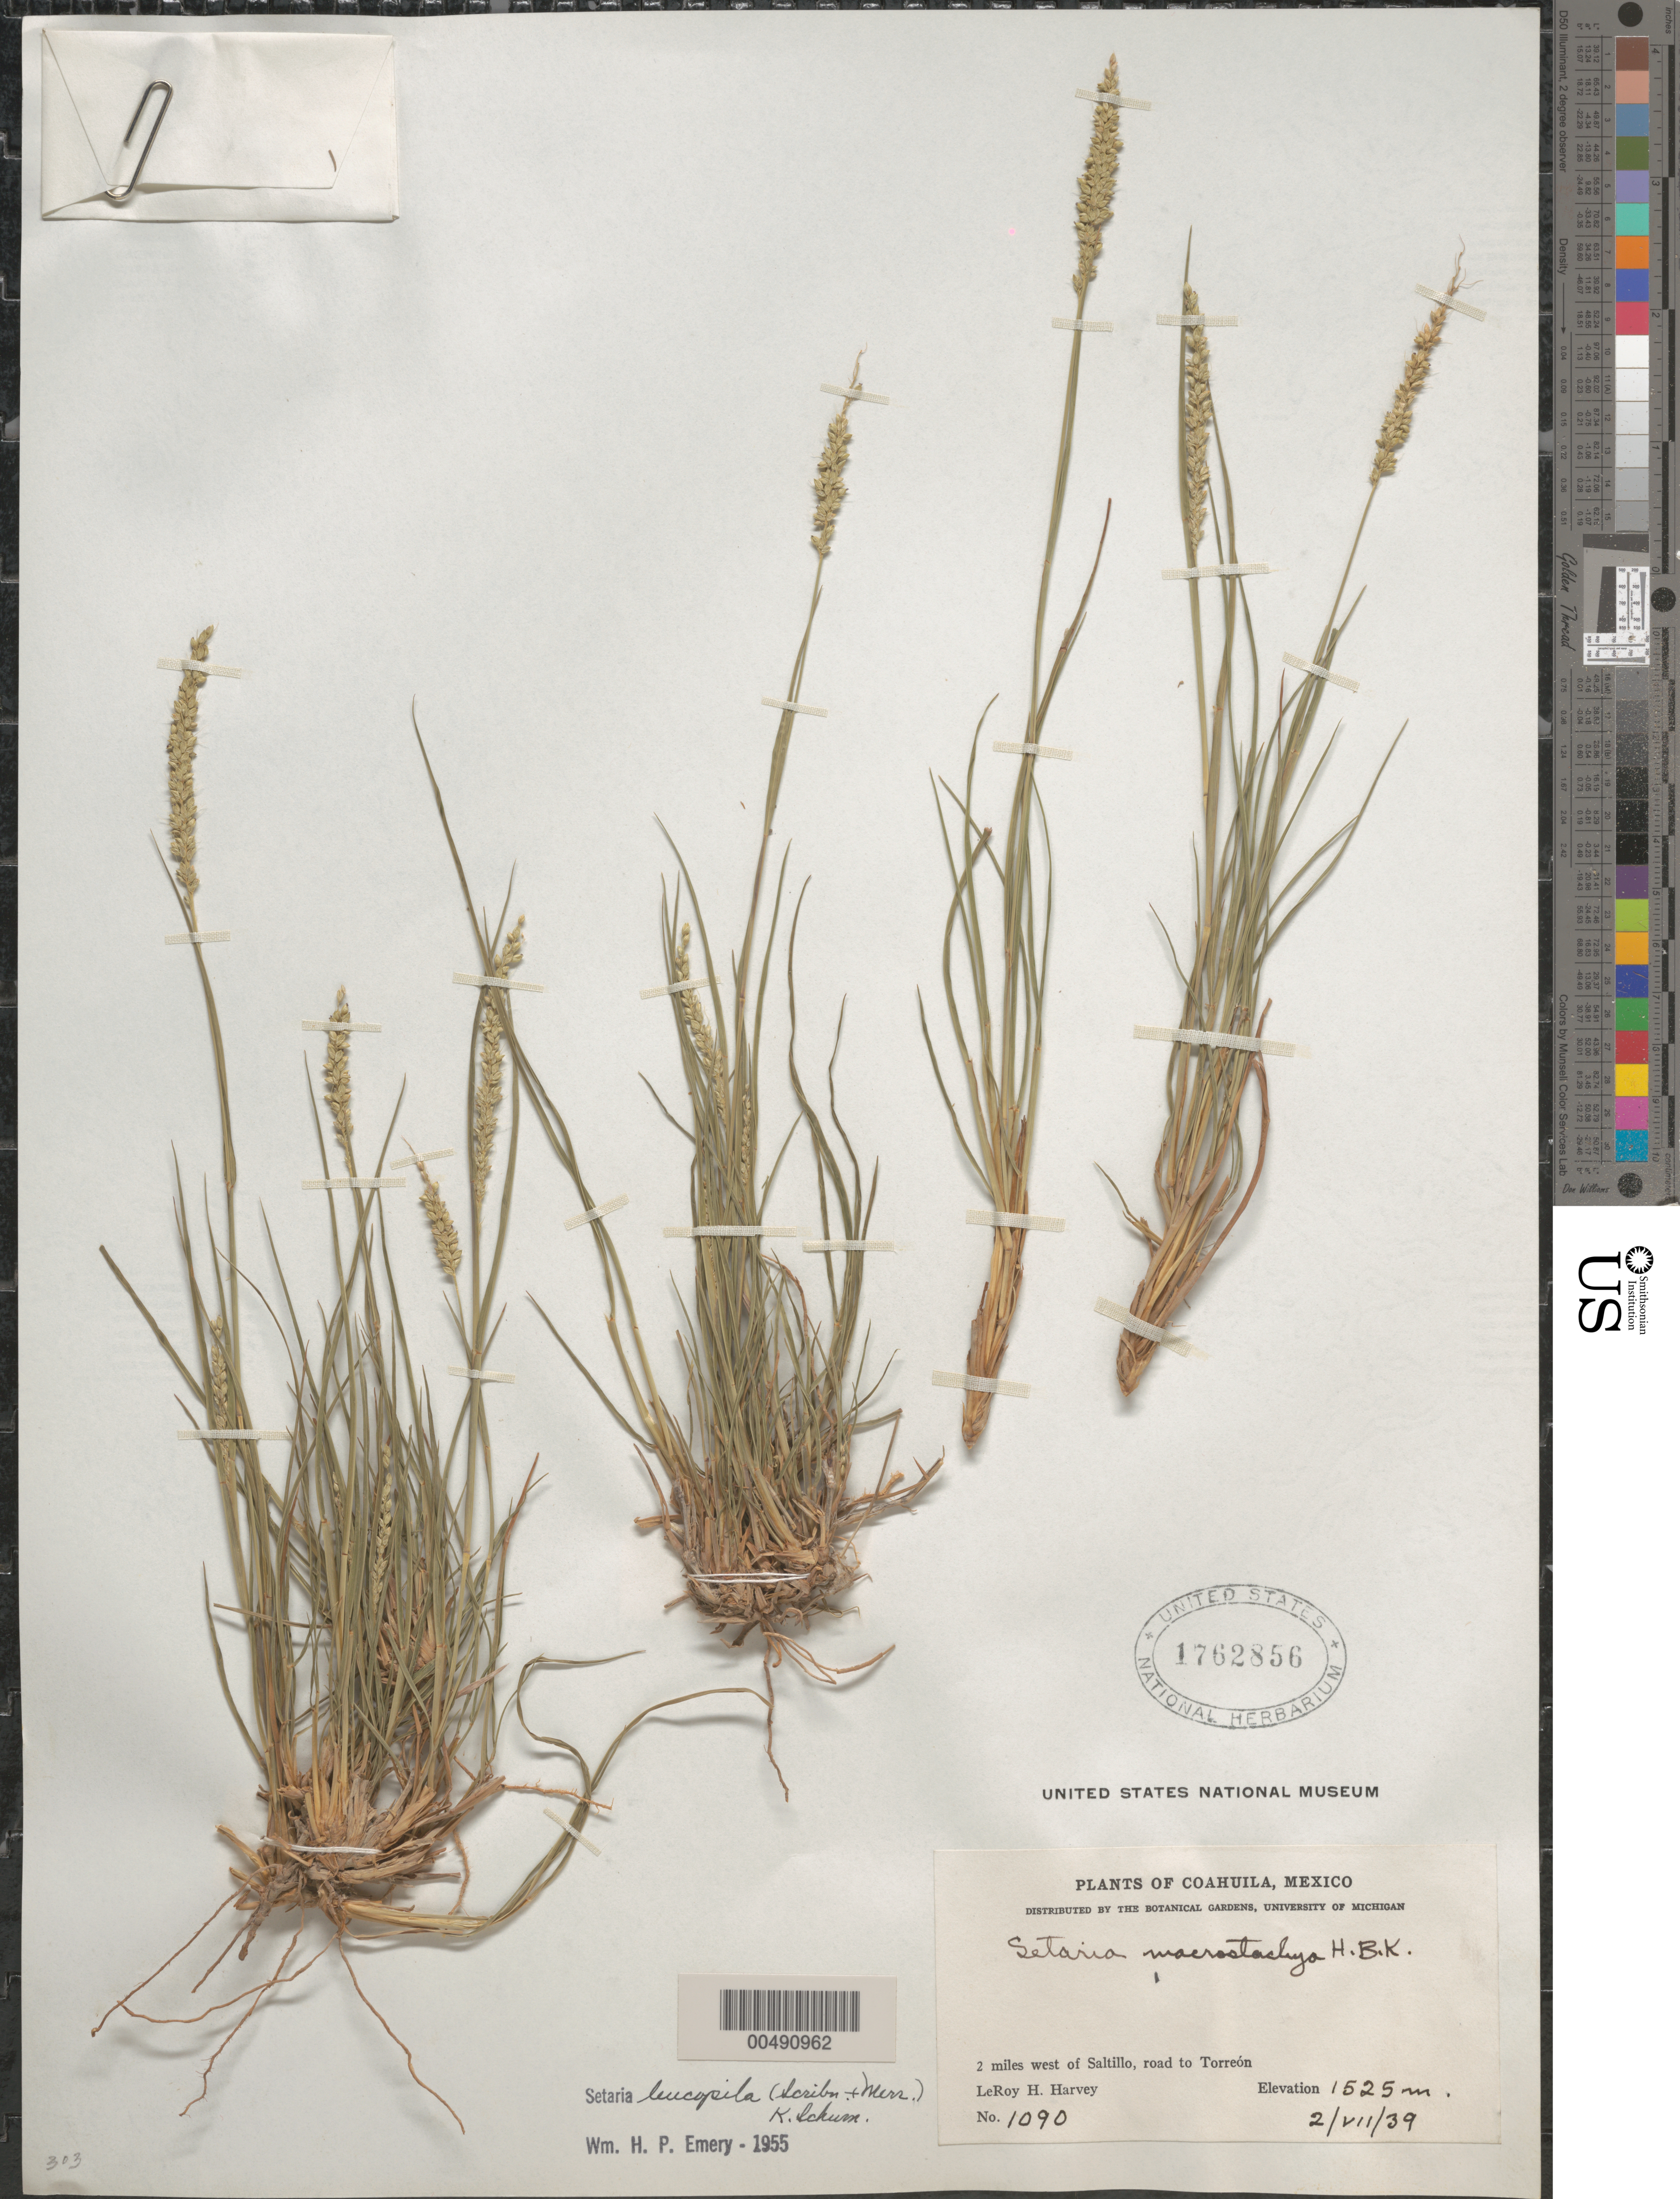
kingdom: Plantae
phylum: Tracheophyta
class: Liliopsida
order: Poales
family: Poaceae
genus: Setaria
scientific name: Setaria leucopila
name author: (Scribn. & Merr.) K. Schum.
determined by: Emery, W. H. P.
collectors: L. H. Harvey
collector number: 1090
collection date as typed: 2 Jul 1939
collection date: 1939-07-02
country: Mexico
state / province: Coahuila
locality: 2 mi W of Saltillo, rd to Torreón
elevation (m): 1525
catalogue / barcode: US 1762856